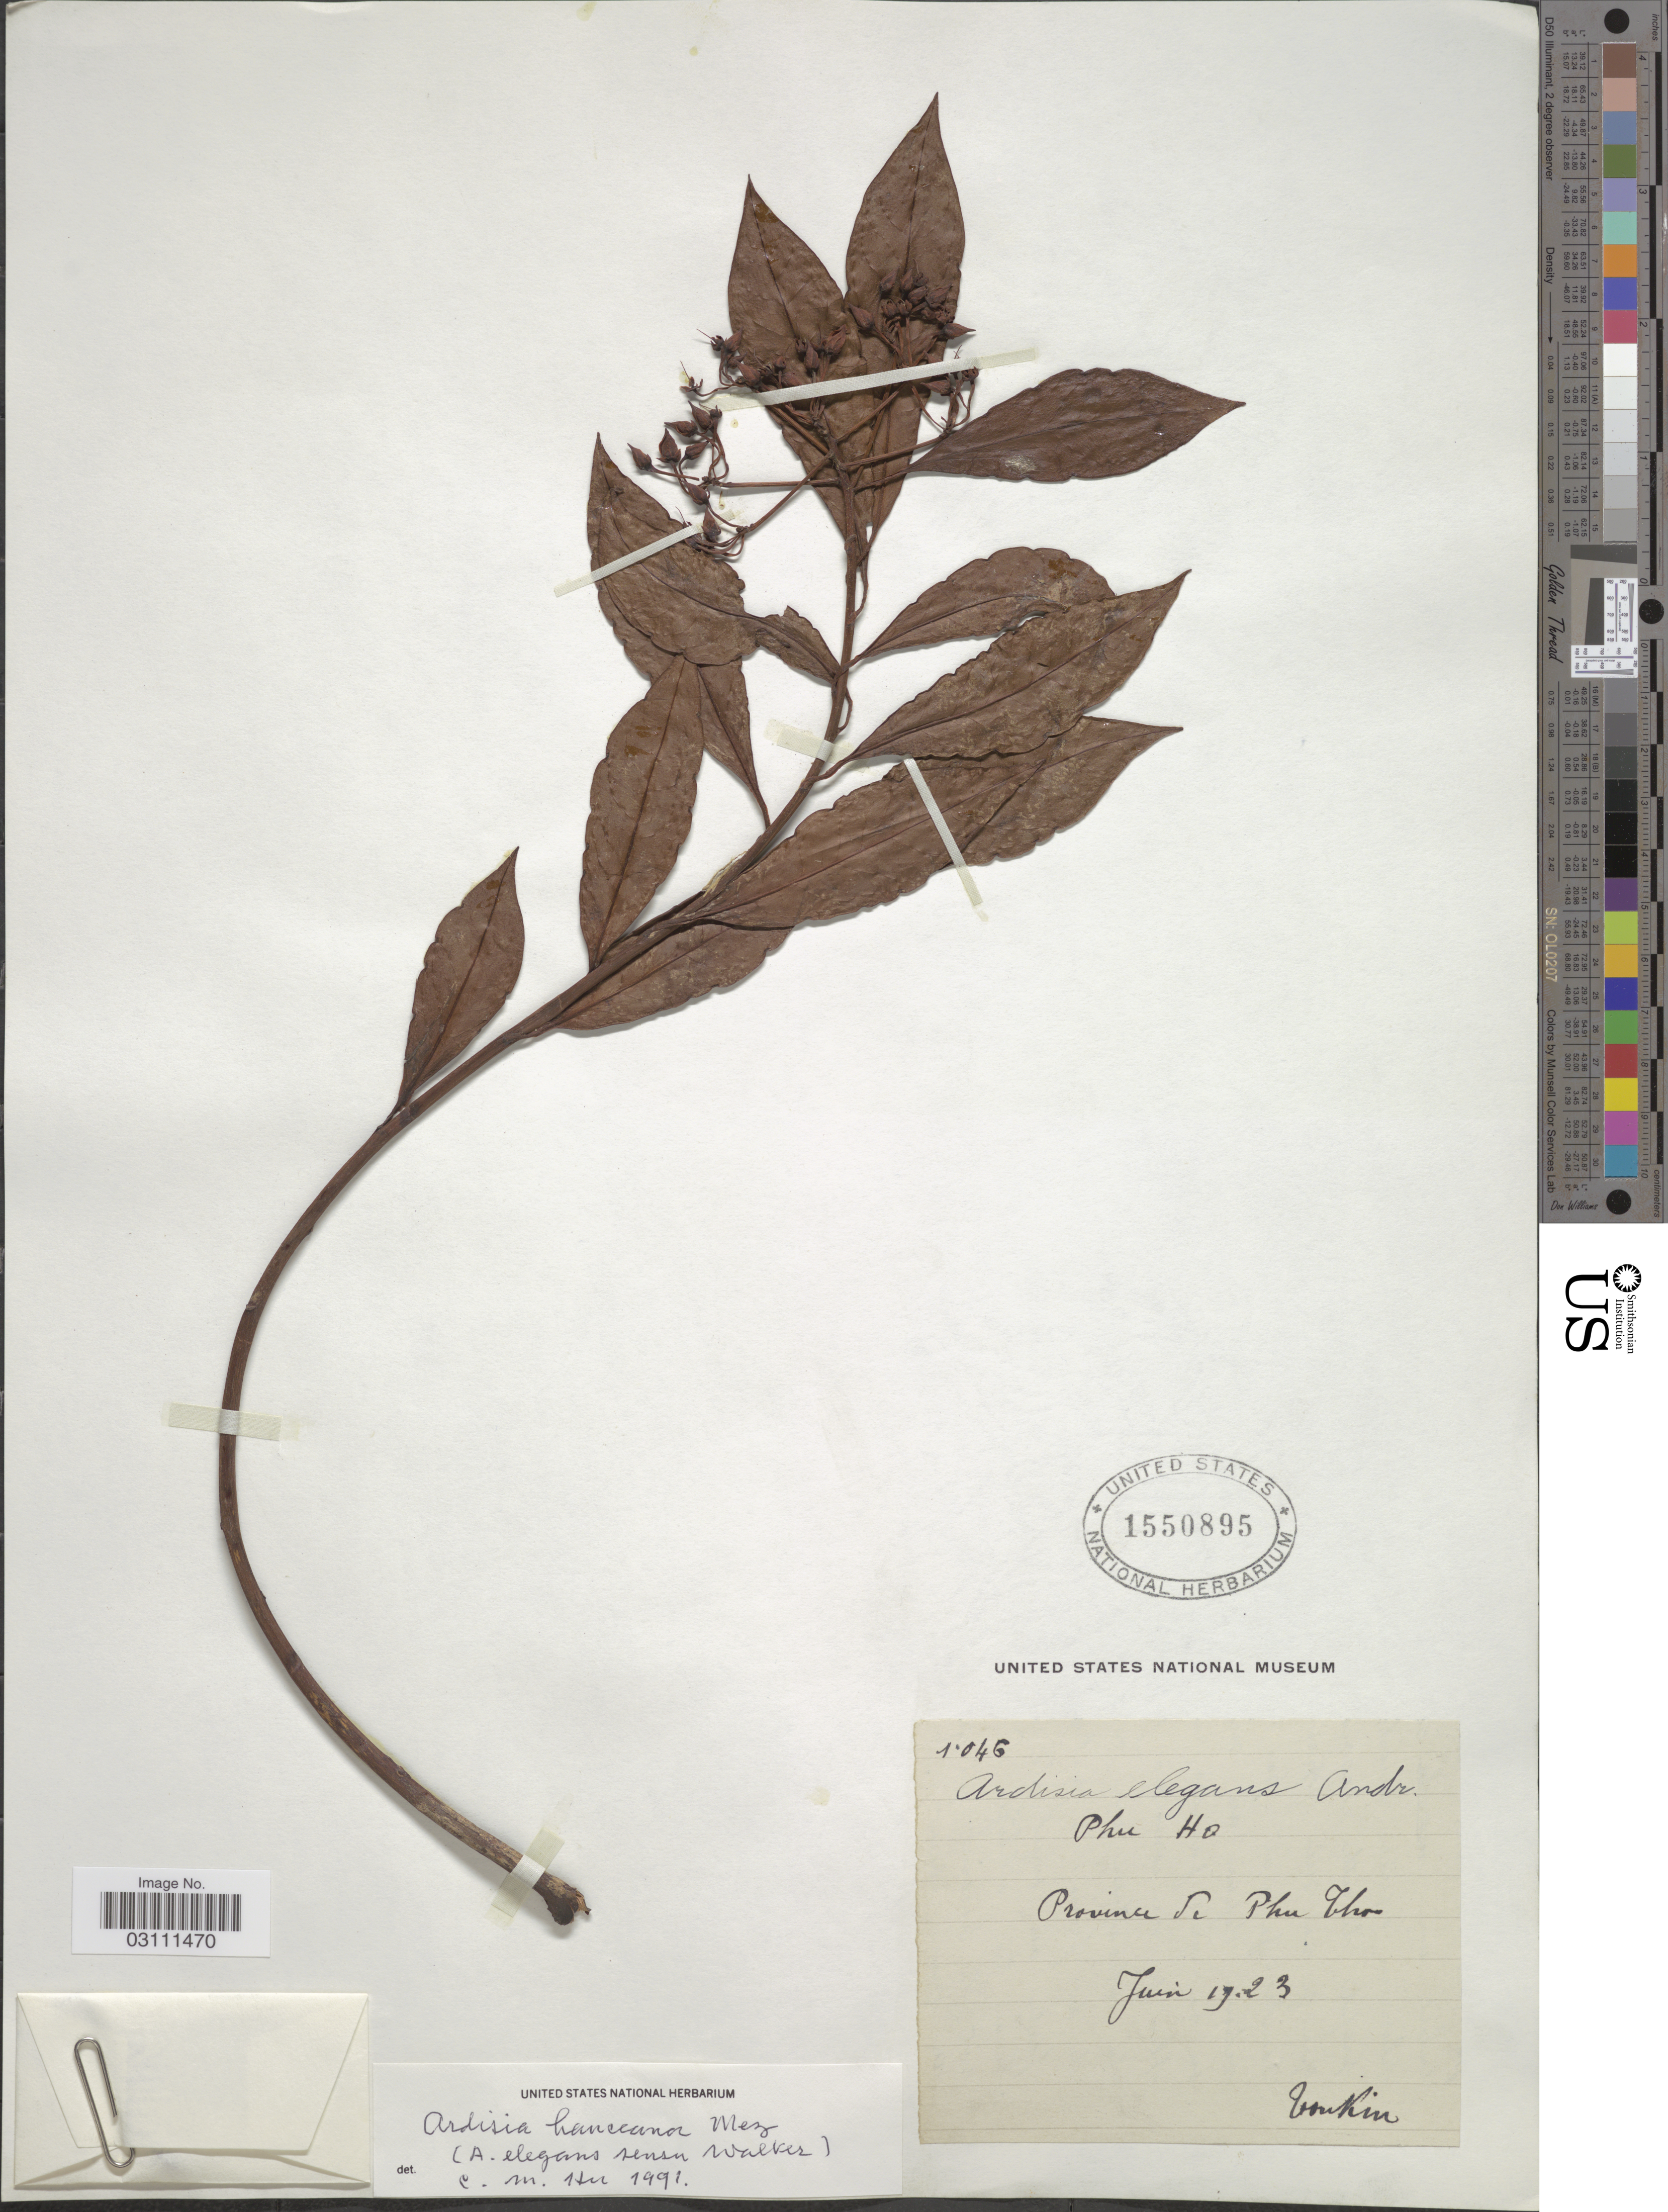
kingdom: Plantae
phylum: Tracheophyta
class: Magnoliopsida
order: Ericales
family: Primulaceae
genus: Ardisia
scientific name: Ardisia elegans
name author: Andrews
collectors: A. Petelot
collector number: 1046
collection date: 1923-06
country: Vietnam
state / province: Phu Tho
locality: Phu Ho, Province de Phu Tho.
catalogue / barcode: US 1550895